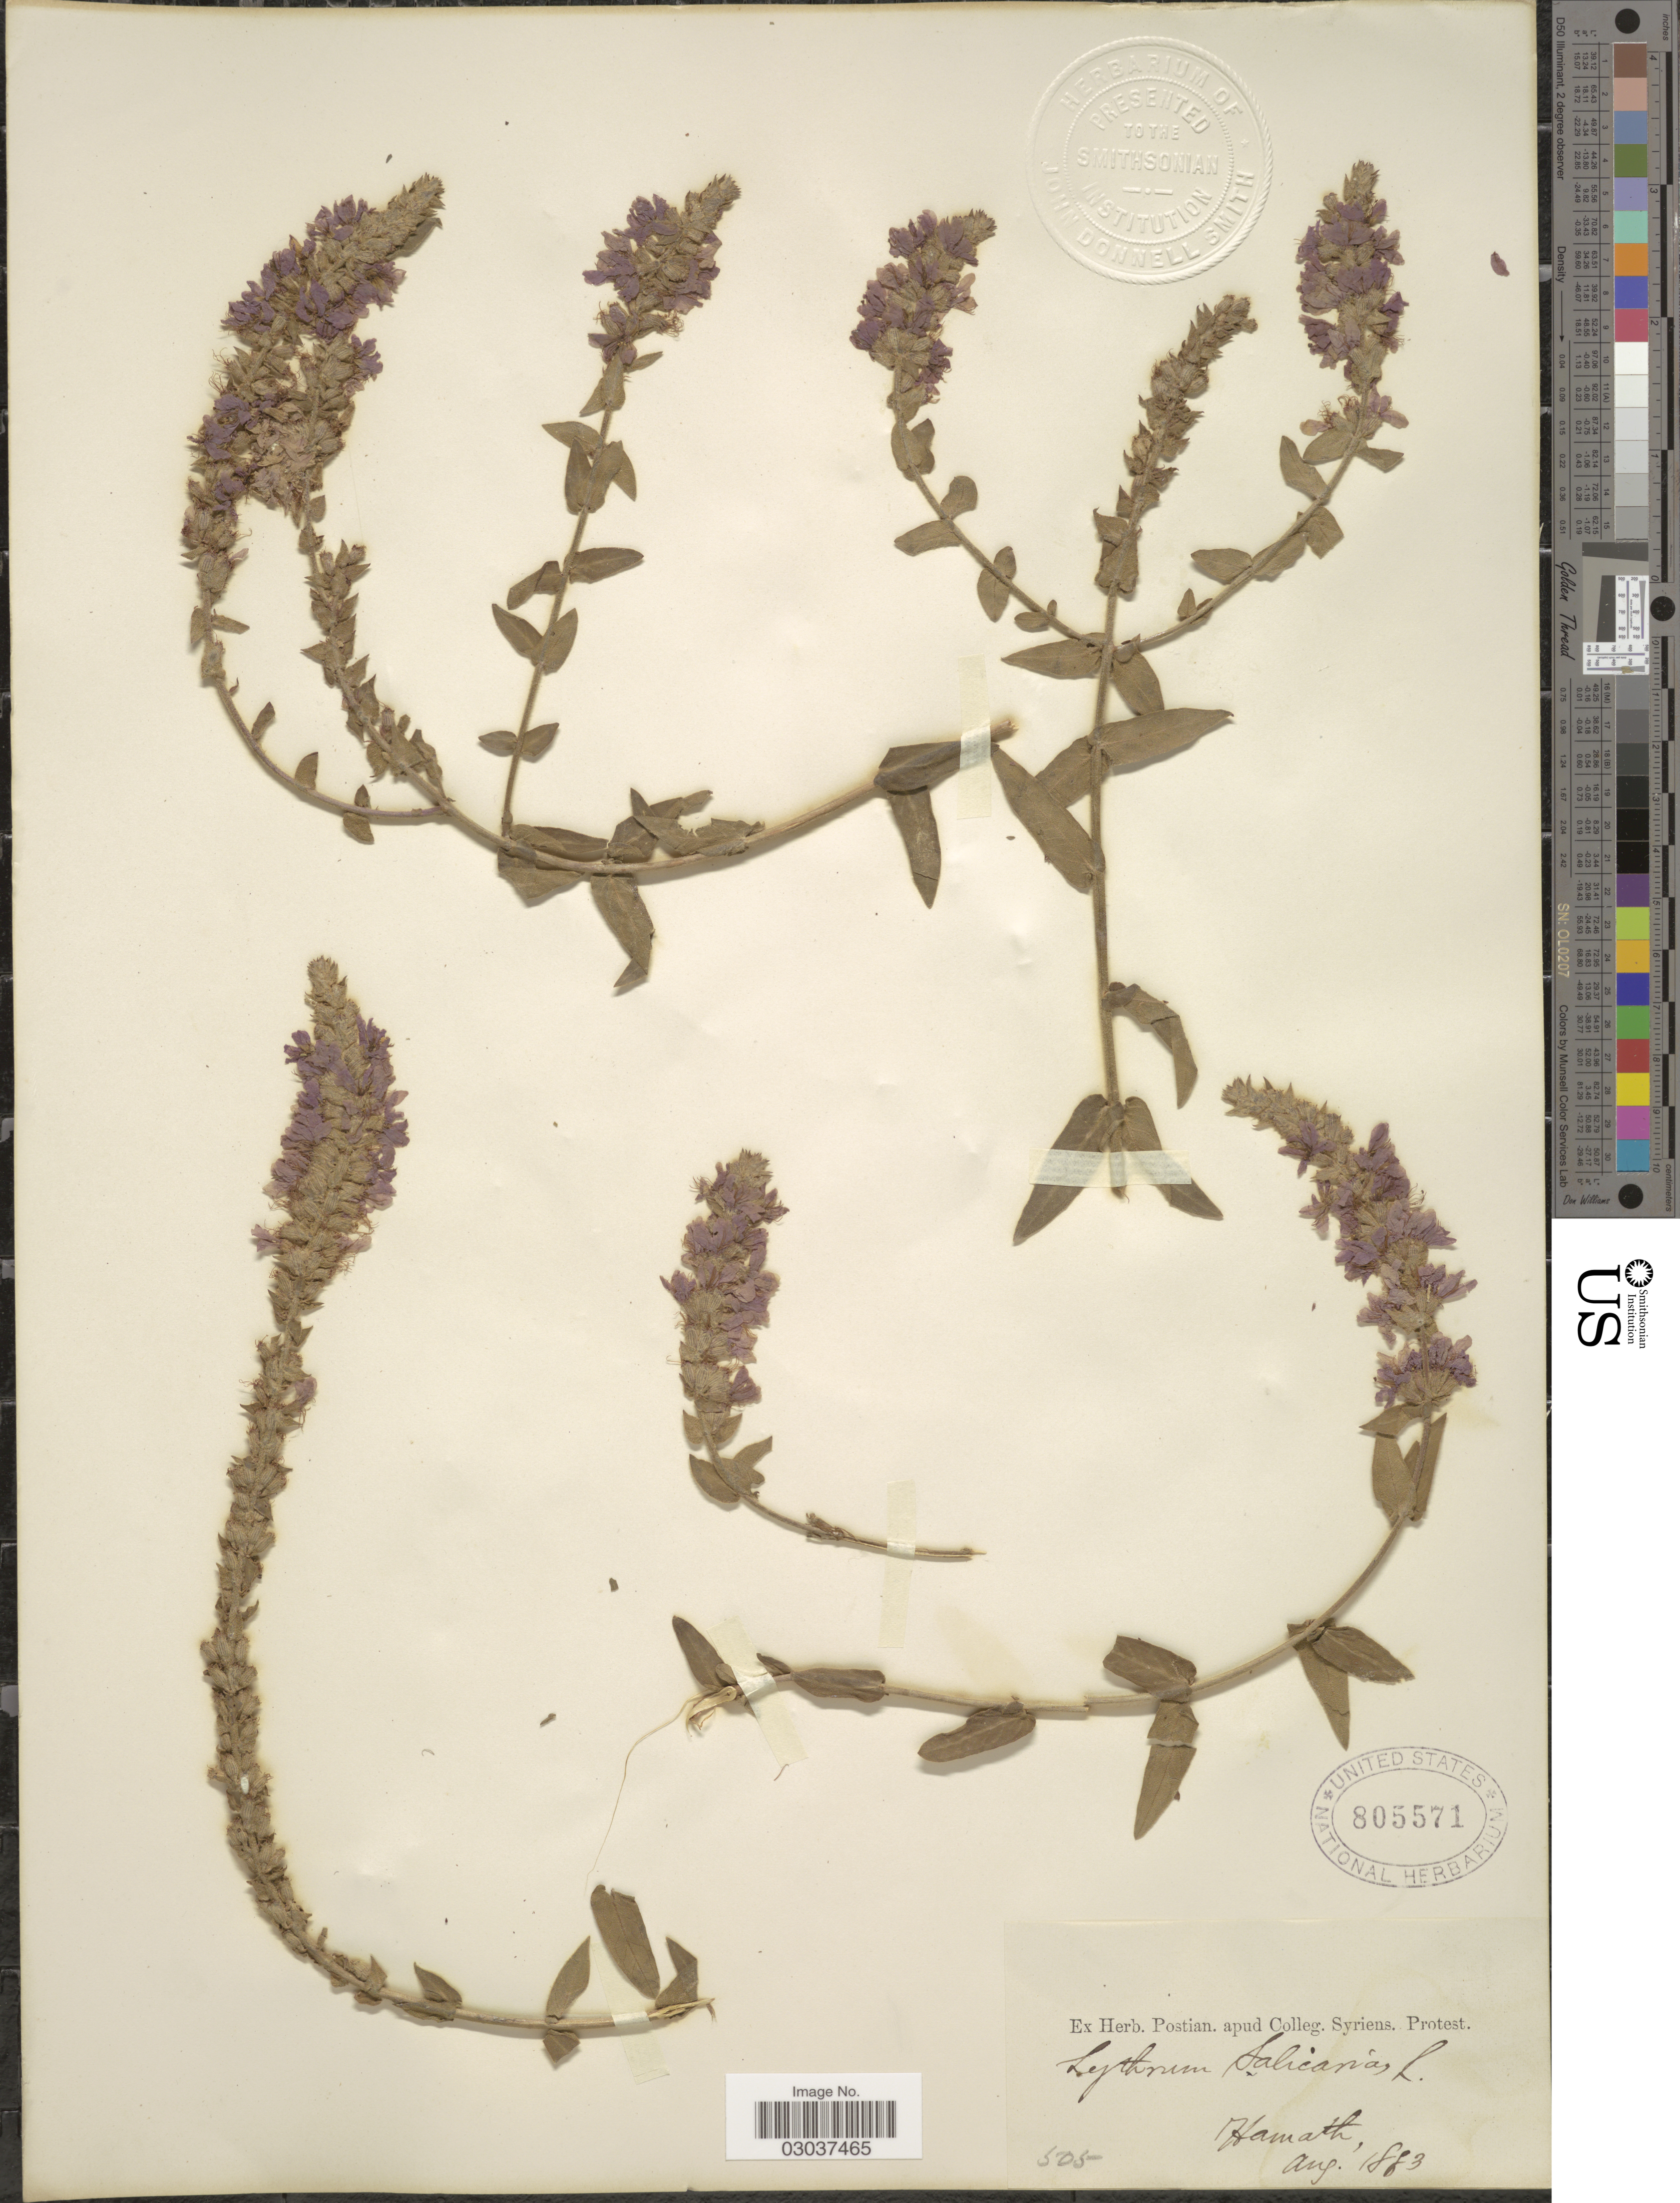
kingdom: Plantae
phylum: Tracheophyta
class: Magnoliopsida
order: Myrtales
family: Lythraceae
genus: Lythrum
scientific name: Lythrum salicaria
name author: L.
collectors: ex herb. Postian. apud Colleg. Syriens. Protest. USE "Fannie P. A. Shepard" (10308853) AS PRIMARY COLLECTOR INSTEAD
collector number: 505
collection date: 1883-08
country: Syria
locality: Hamath.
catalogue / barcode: US 805571